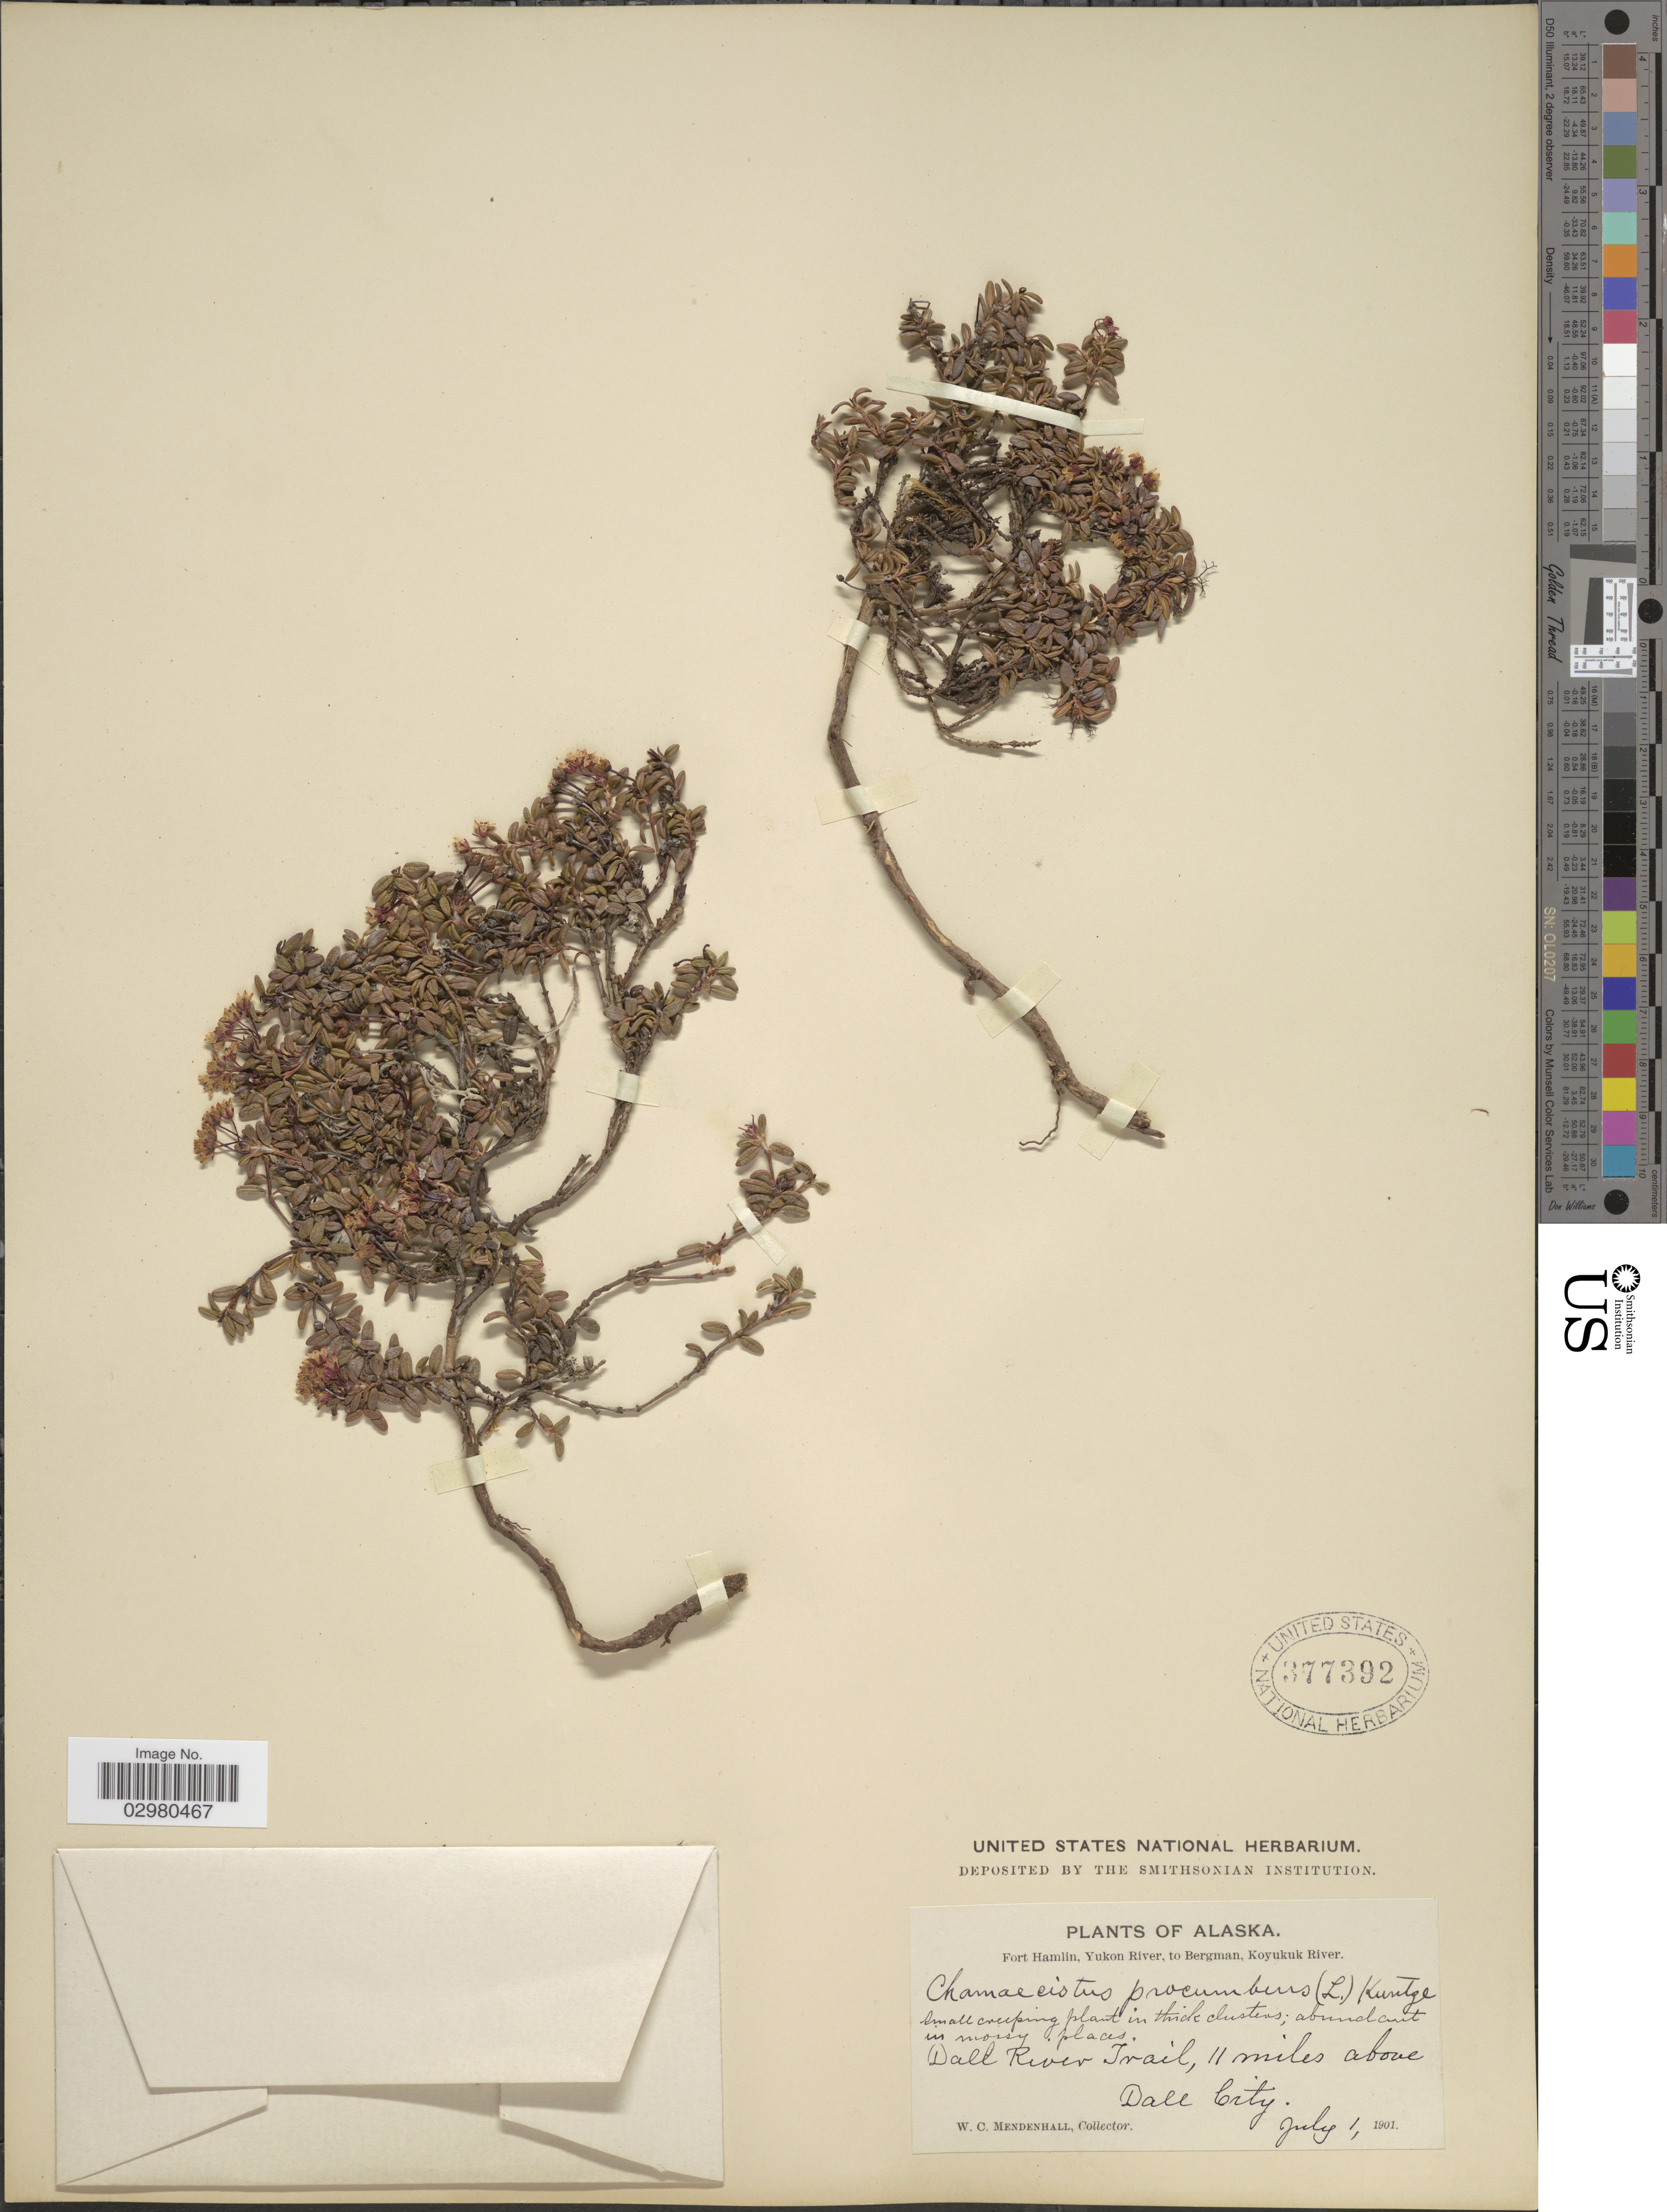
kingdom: Plantae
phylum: Tracheophyta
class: Magnoliopsida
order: Ericales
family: Ericaceae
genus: Loiseleuria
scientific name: Loiseleuria procumbens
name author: (L.) Desv.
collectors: W. Mendenhall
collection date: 1901-07-01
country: United States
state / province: Alaska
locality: Fort Hamlin, Yukon River, to Bergman, Koyukuk River. Dall River Trail, 11 miles above Dall City.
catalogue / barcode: US 377392